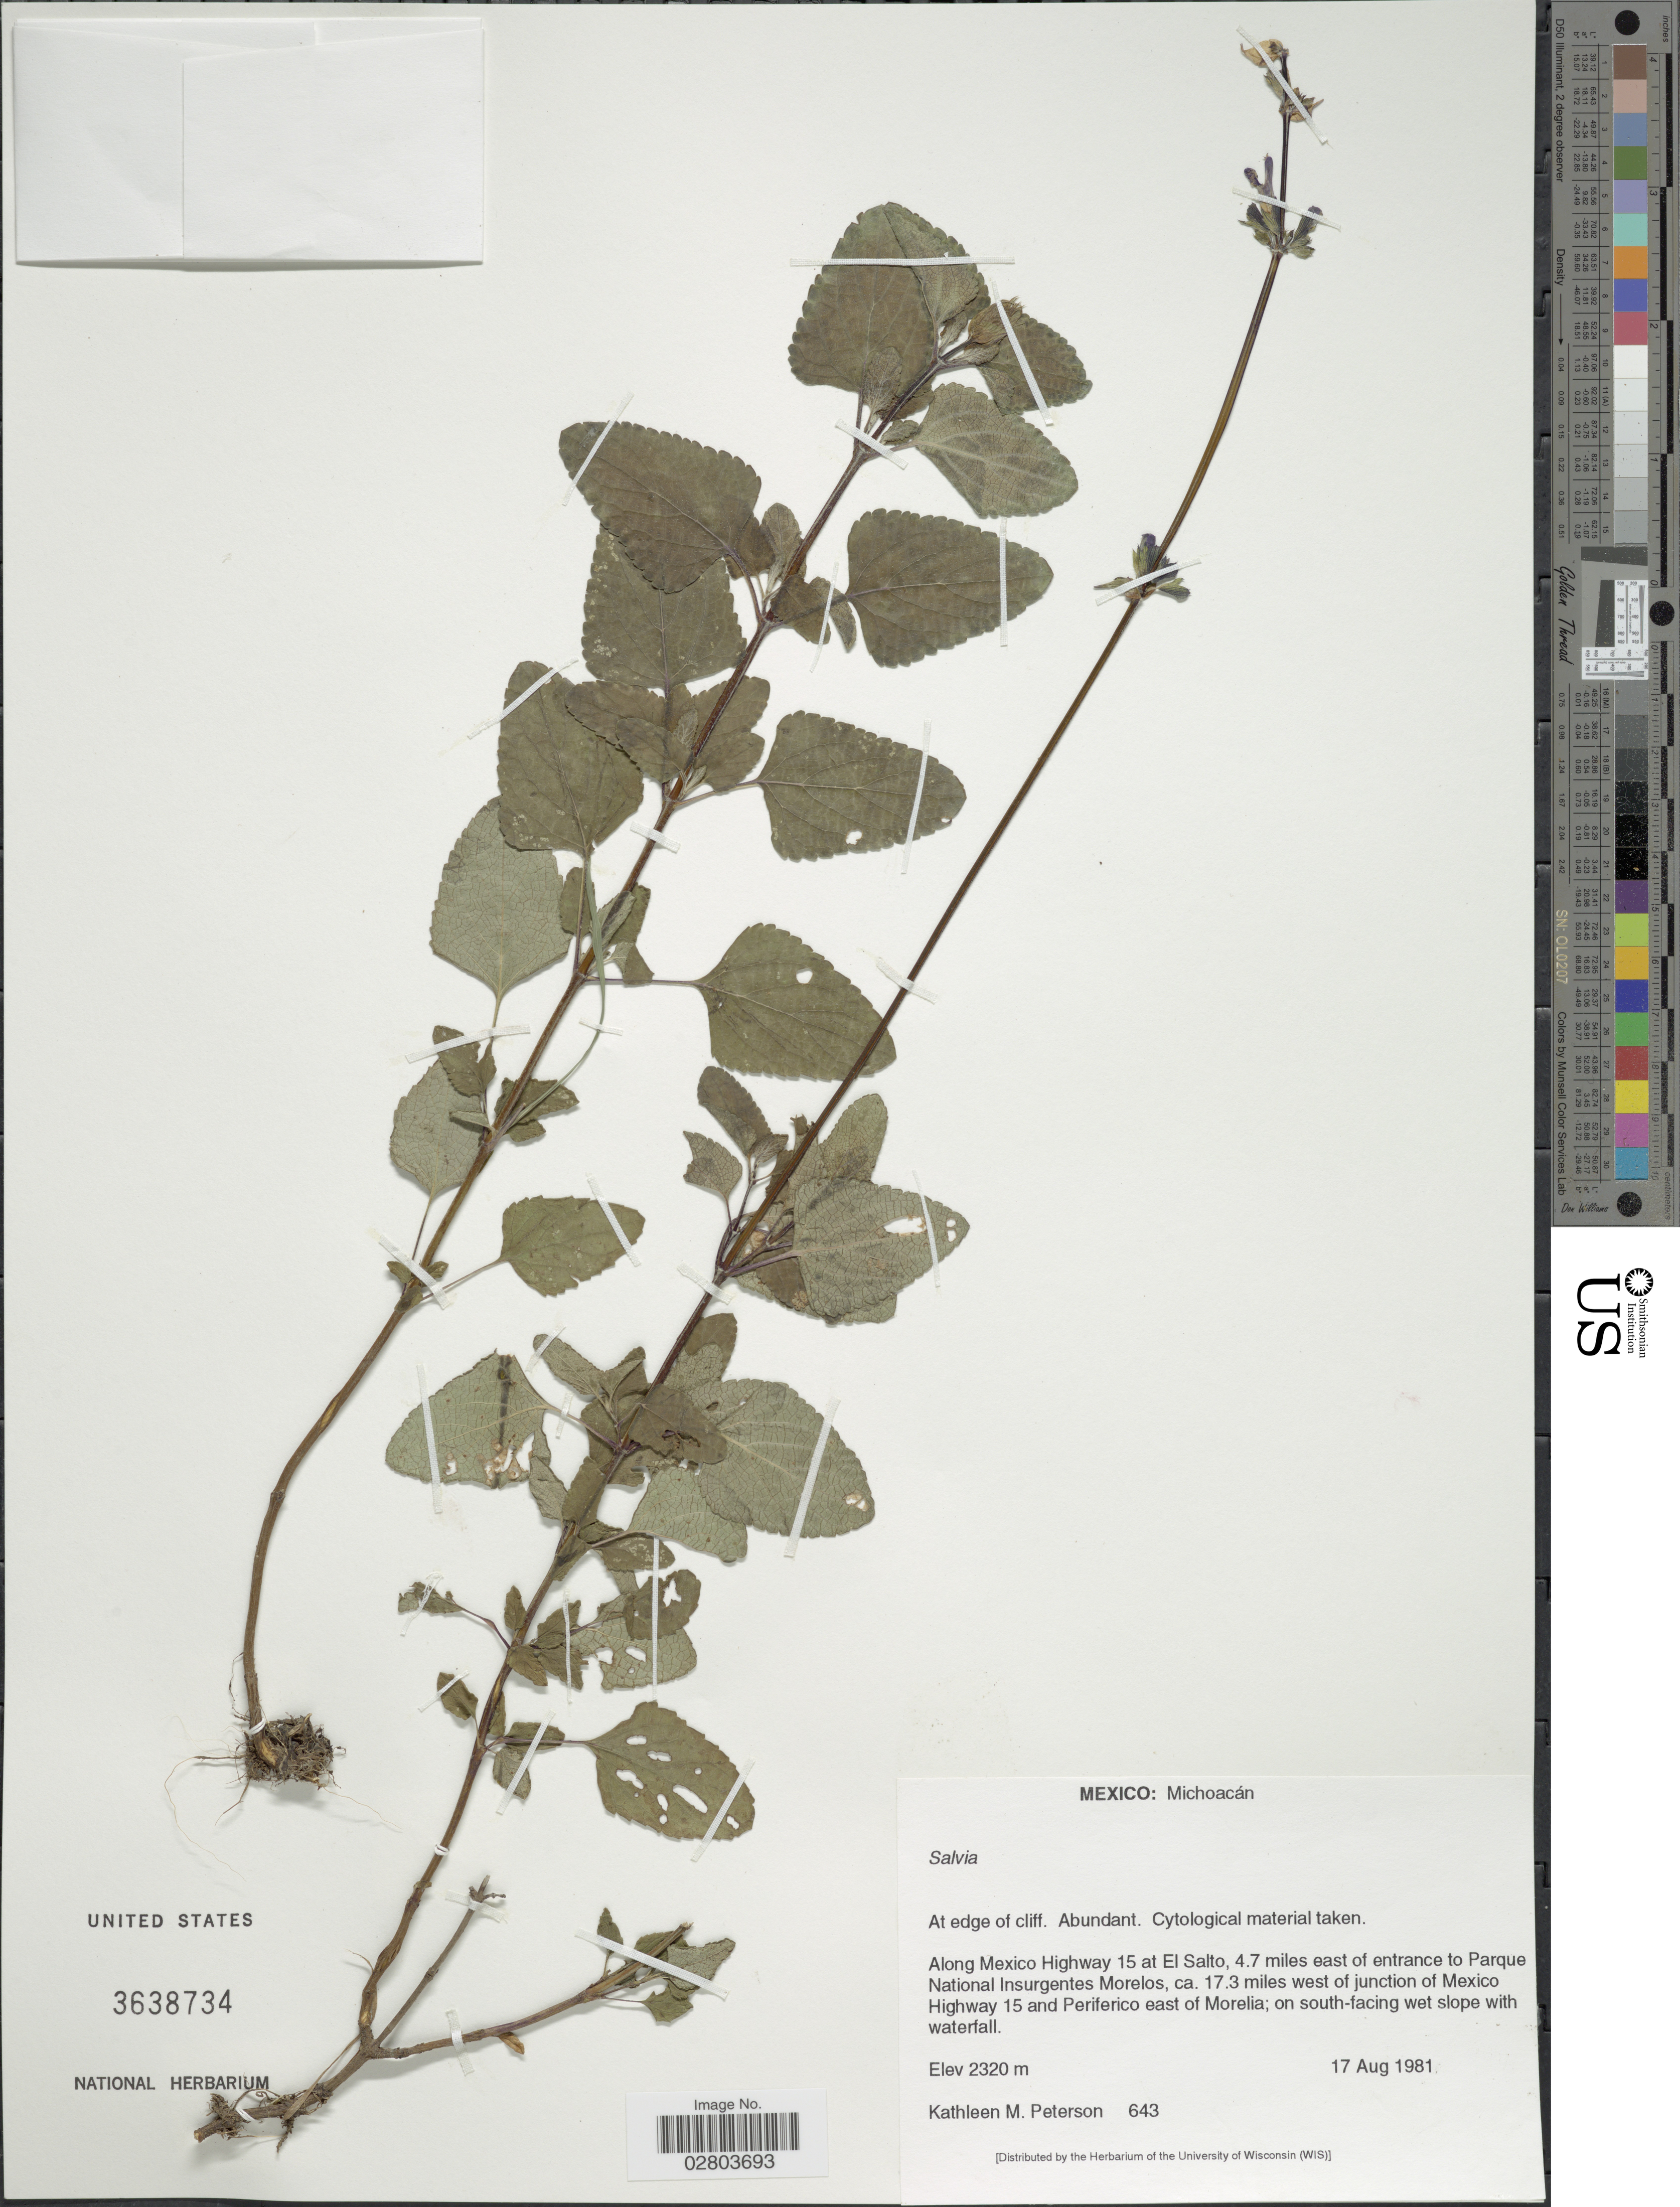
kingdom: Plantae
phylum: Tracheophyta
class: Magnoliopsida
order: Lamiales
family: Lamiaceae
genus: Salvia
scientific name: Salvia sp.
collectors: K. Peterson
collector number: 643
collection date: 1981-08-17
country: Mexico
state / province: Michoacán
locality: Along Mexico Highway 15 at El Salto, 4.7 miles east of entrance to Parque National Insurgentes Morelos, ca. 17.3 miles west of junction of Mexico Highway 15 and Periferico east of Morelia; on south-facing wet slope with waterfall.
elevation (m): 2320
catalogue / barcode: US 3638734